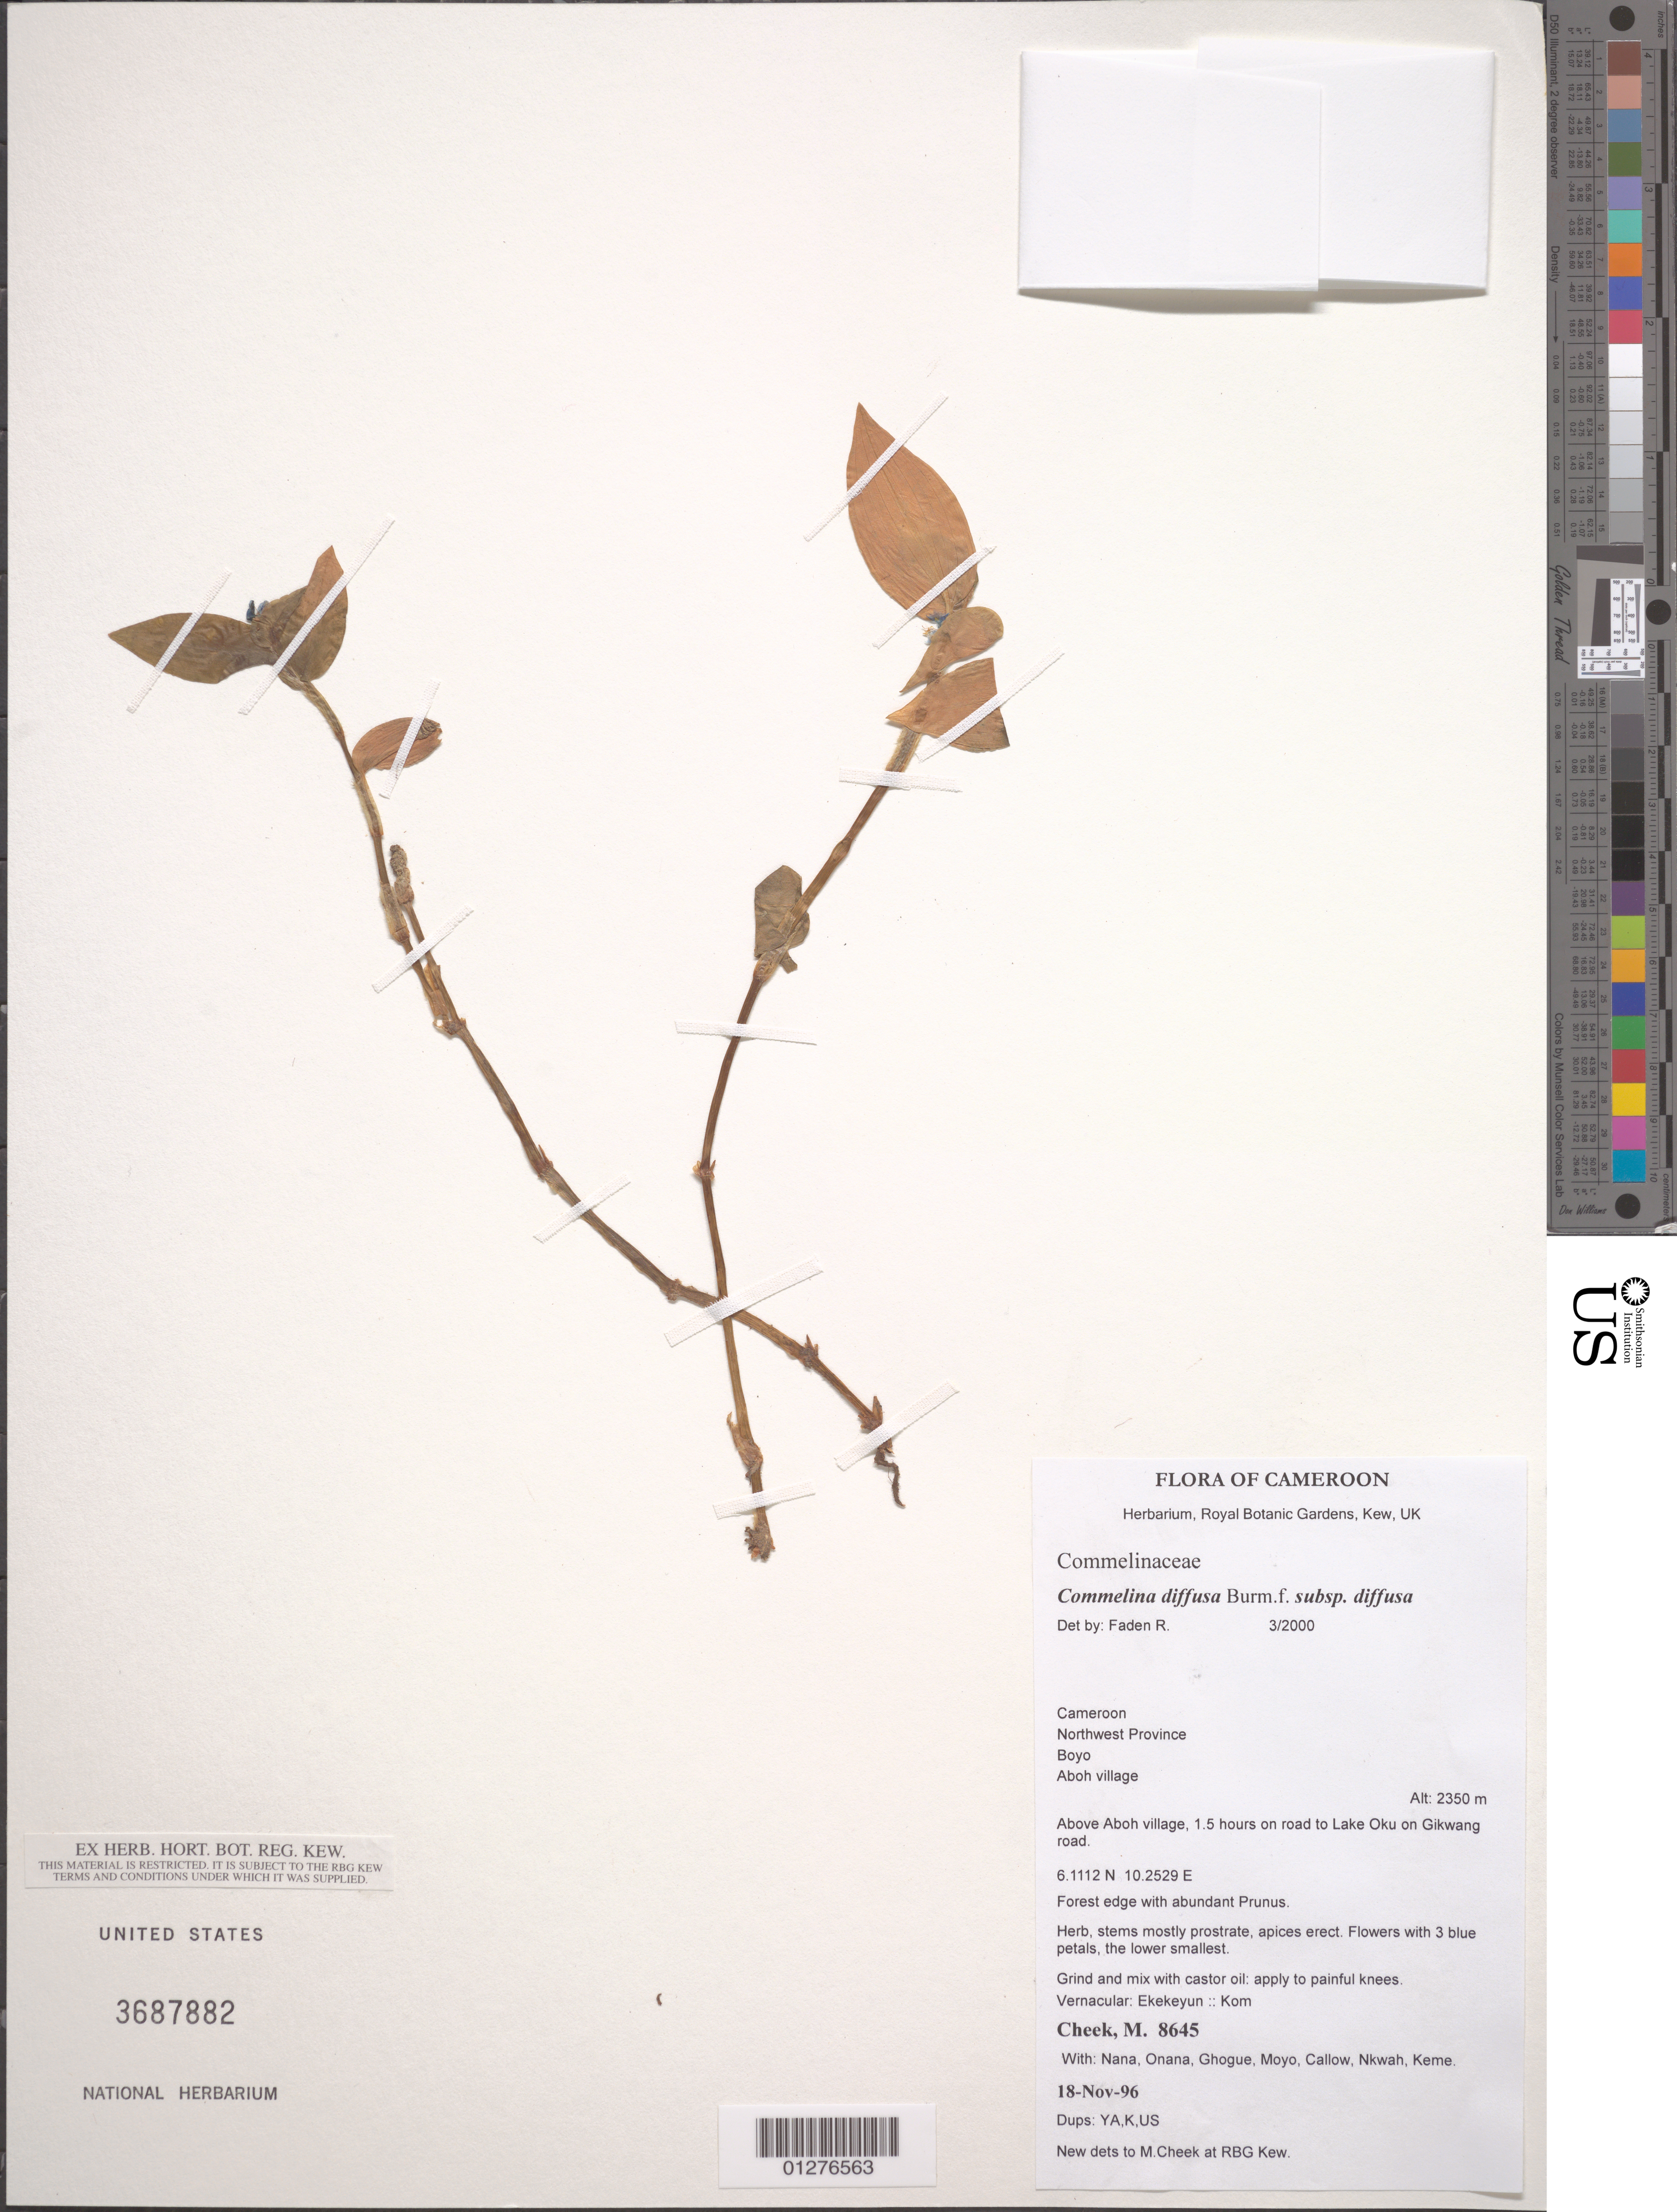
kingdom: Plantae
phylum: Tracheophyta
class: Liliopsida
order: Commelinales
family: Commelinaceae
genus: Commelina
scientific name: Commelina diffusa subsp. diffusa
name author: Burm. f.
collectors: M. Cheek et al.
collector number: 8645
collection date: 1996-11-18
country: Cameroon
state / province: Nord-ouest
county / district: Boyo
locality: Above Aboh village, 1.5 hours o road to Lake Oku on Gikwang road.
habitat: Forest edge with abundant Prunus.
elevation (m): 2350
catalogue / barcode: US 3687882